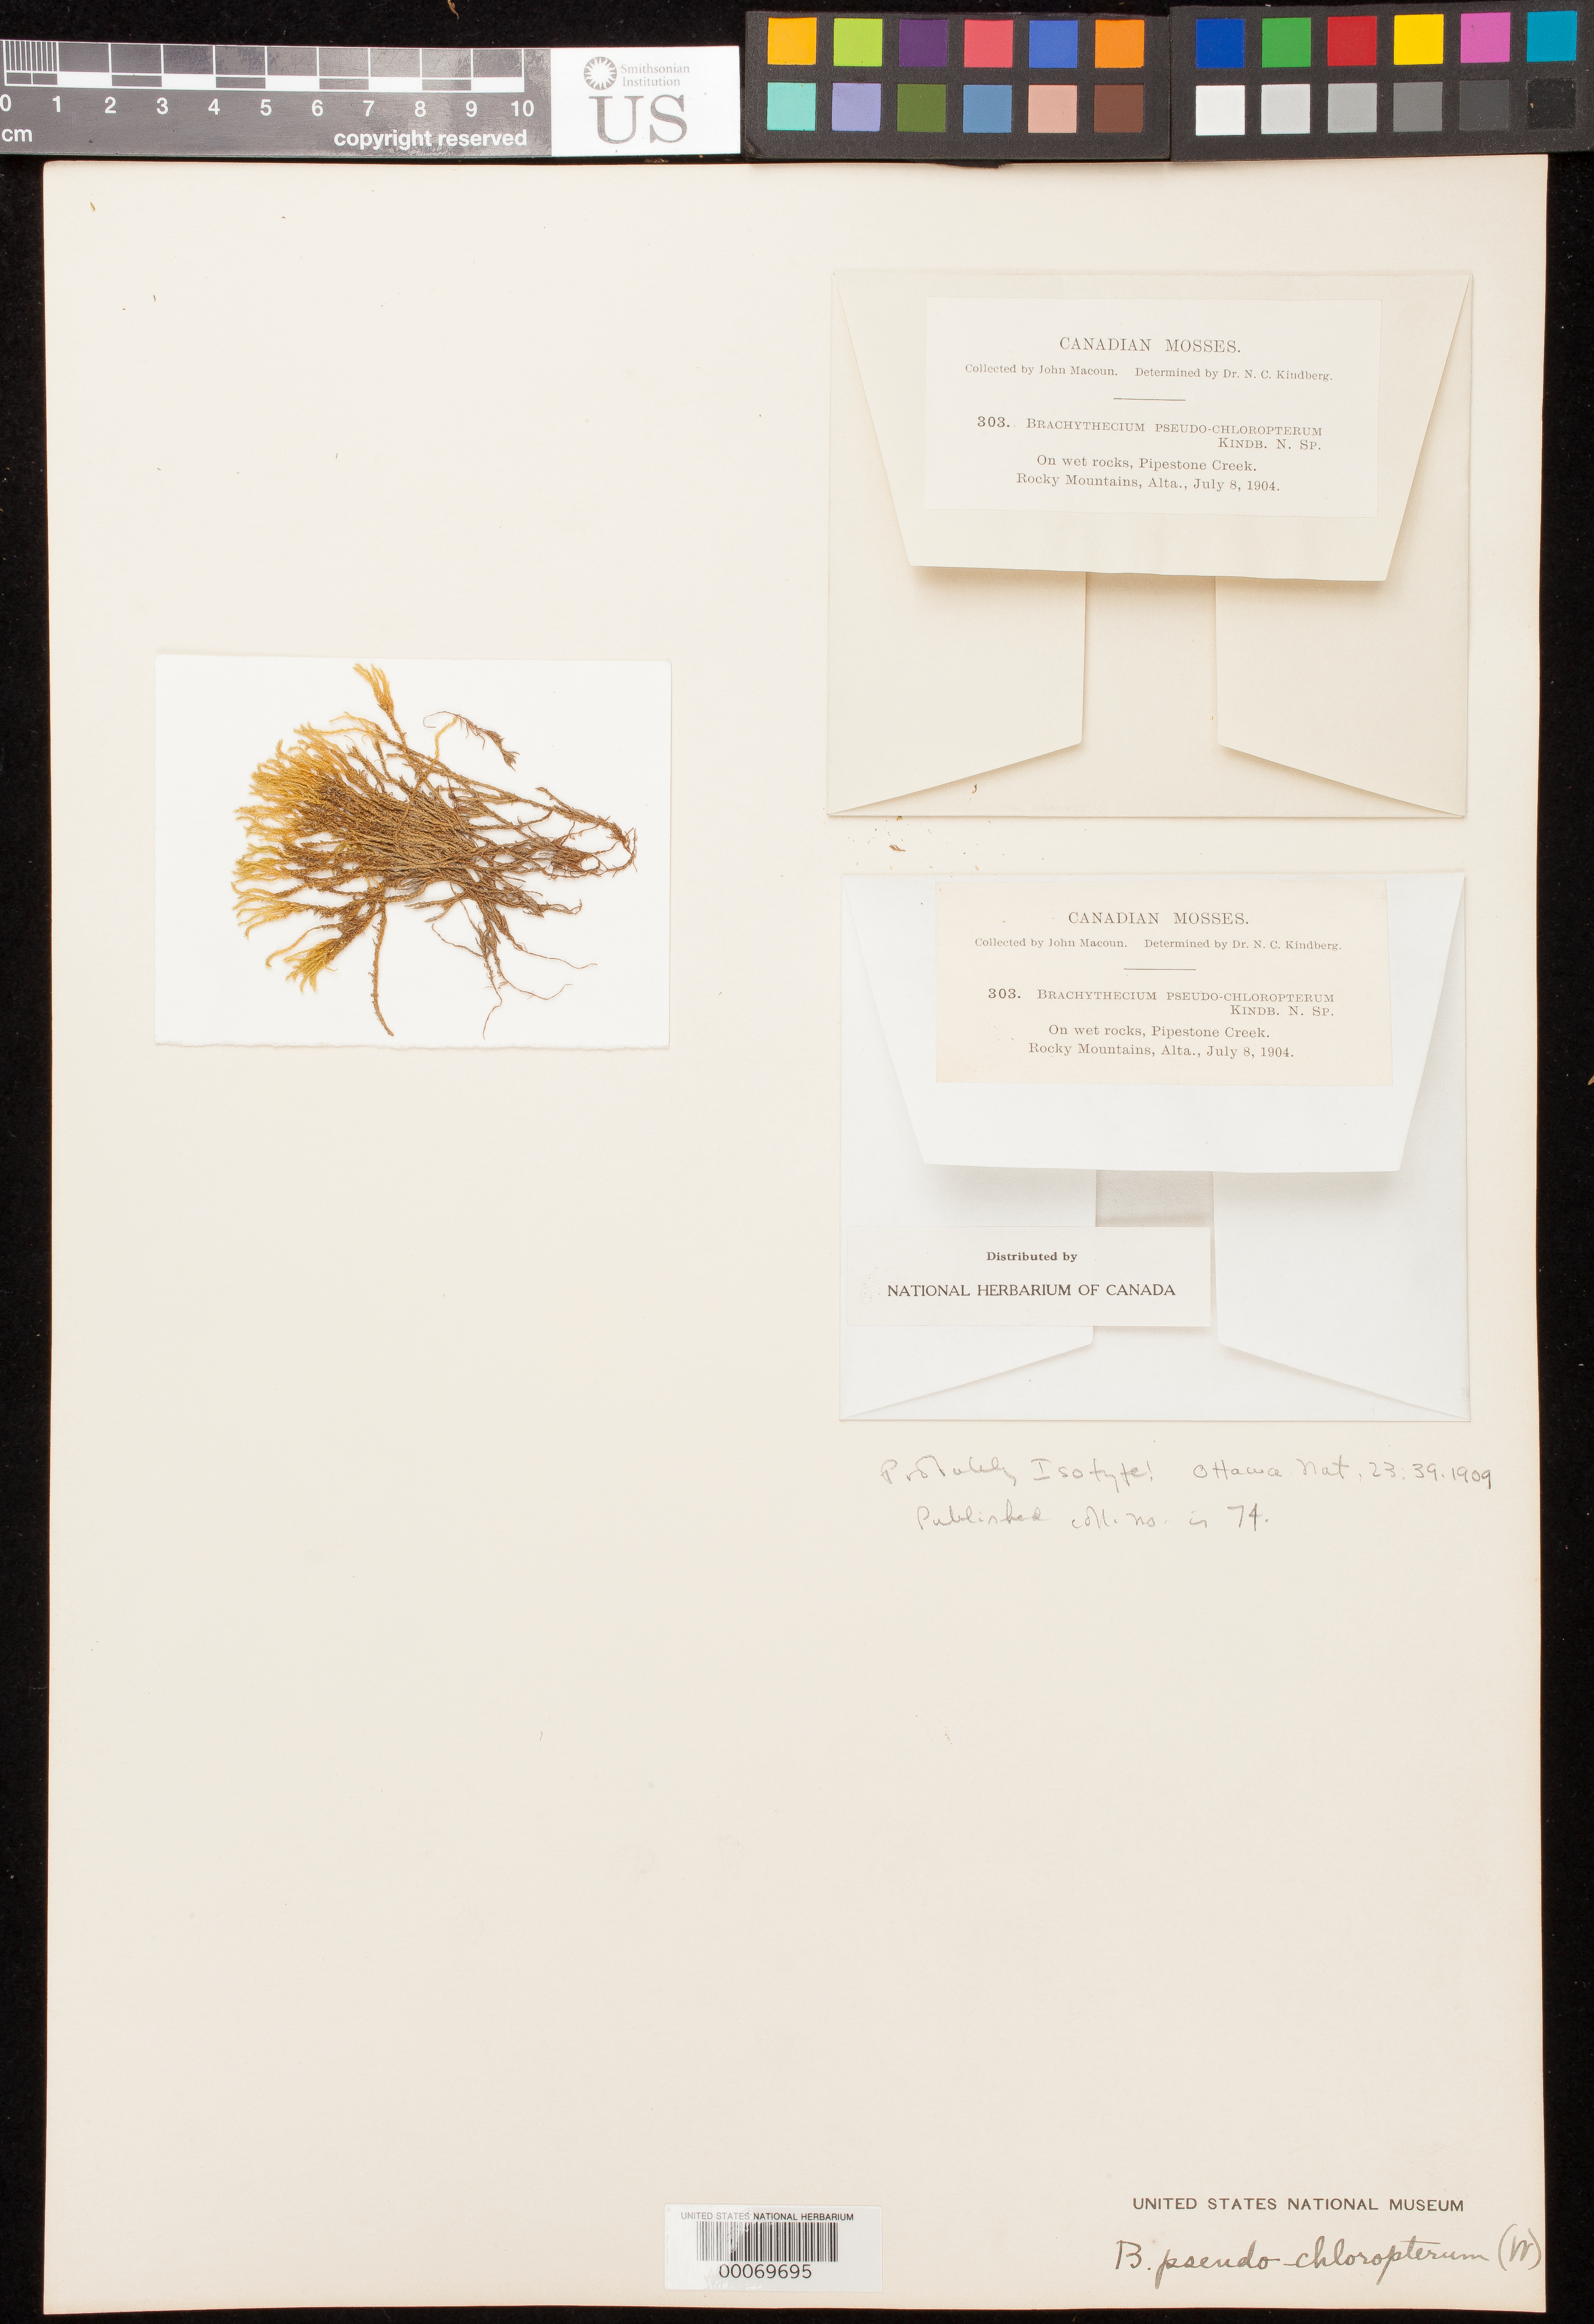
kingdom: Plantae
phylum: Bryophyta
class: Bryopsida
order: Hypnales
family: Brachytheciaceae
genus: Brachythecium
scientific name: Brachythecium pseudochloropterum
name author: Kindb.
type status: Possible Isotype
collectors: J. Macoun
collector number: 303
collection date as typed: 08 Jul 1904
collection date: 1904-07-08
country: Canada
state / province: Alberta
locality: Pipestone Creek, Alta. [Province: Alberta, British Columbia, or Manitoba]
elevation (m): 1829